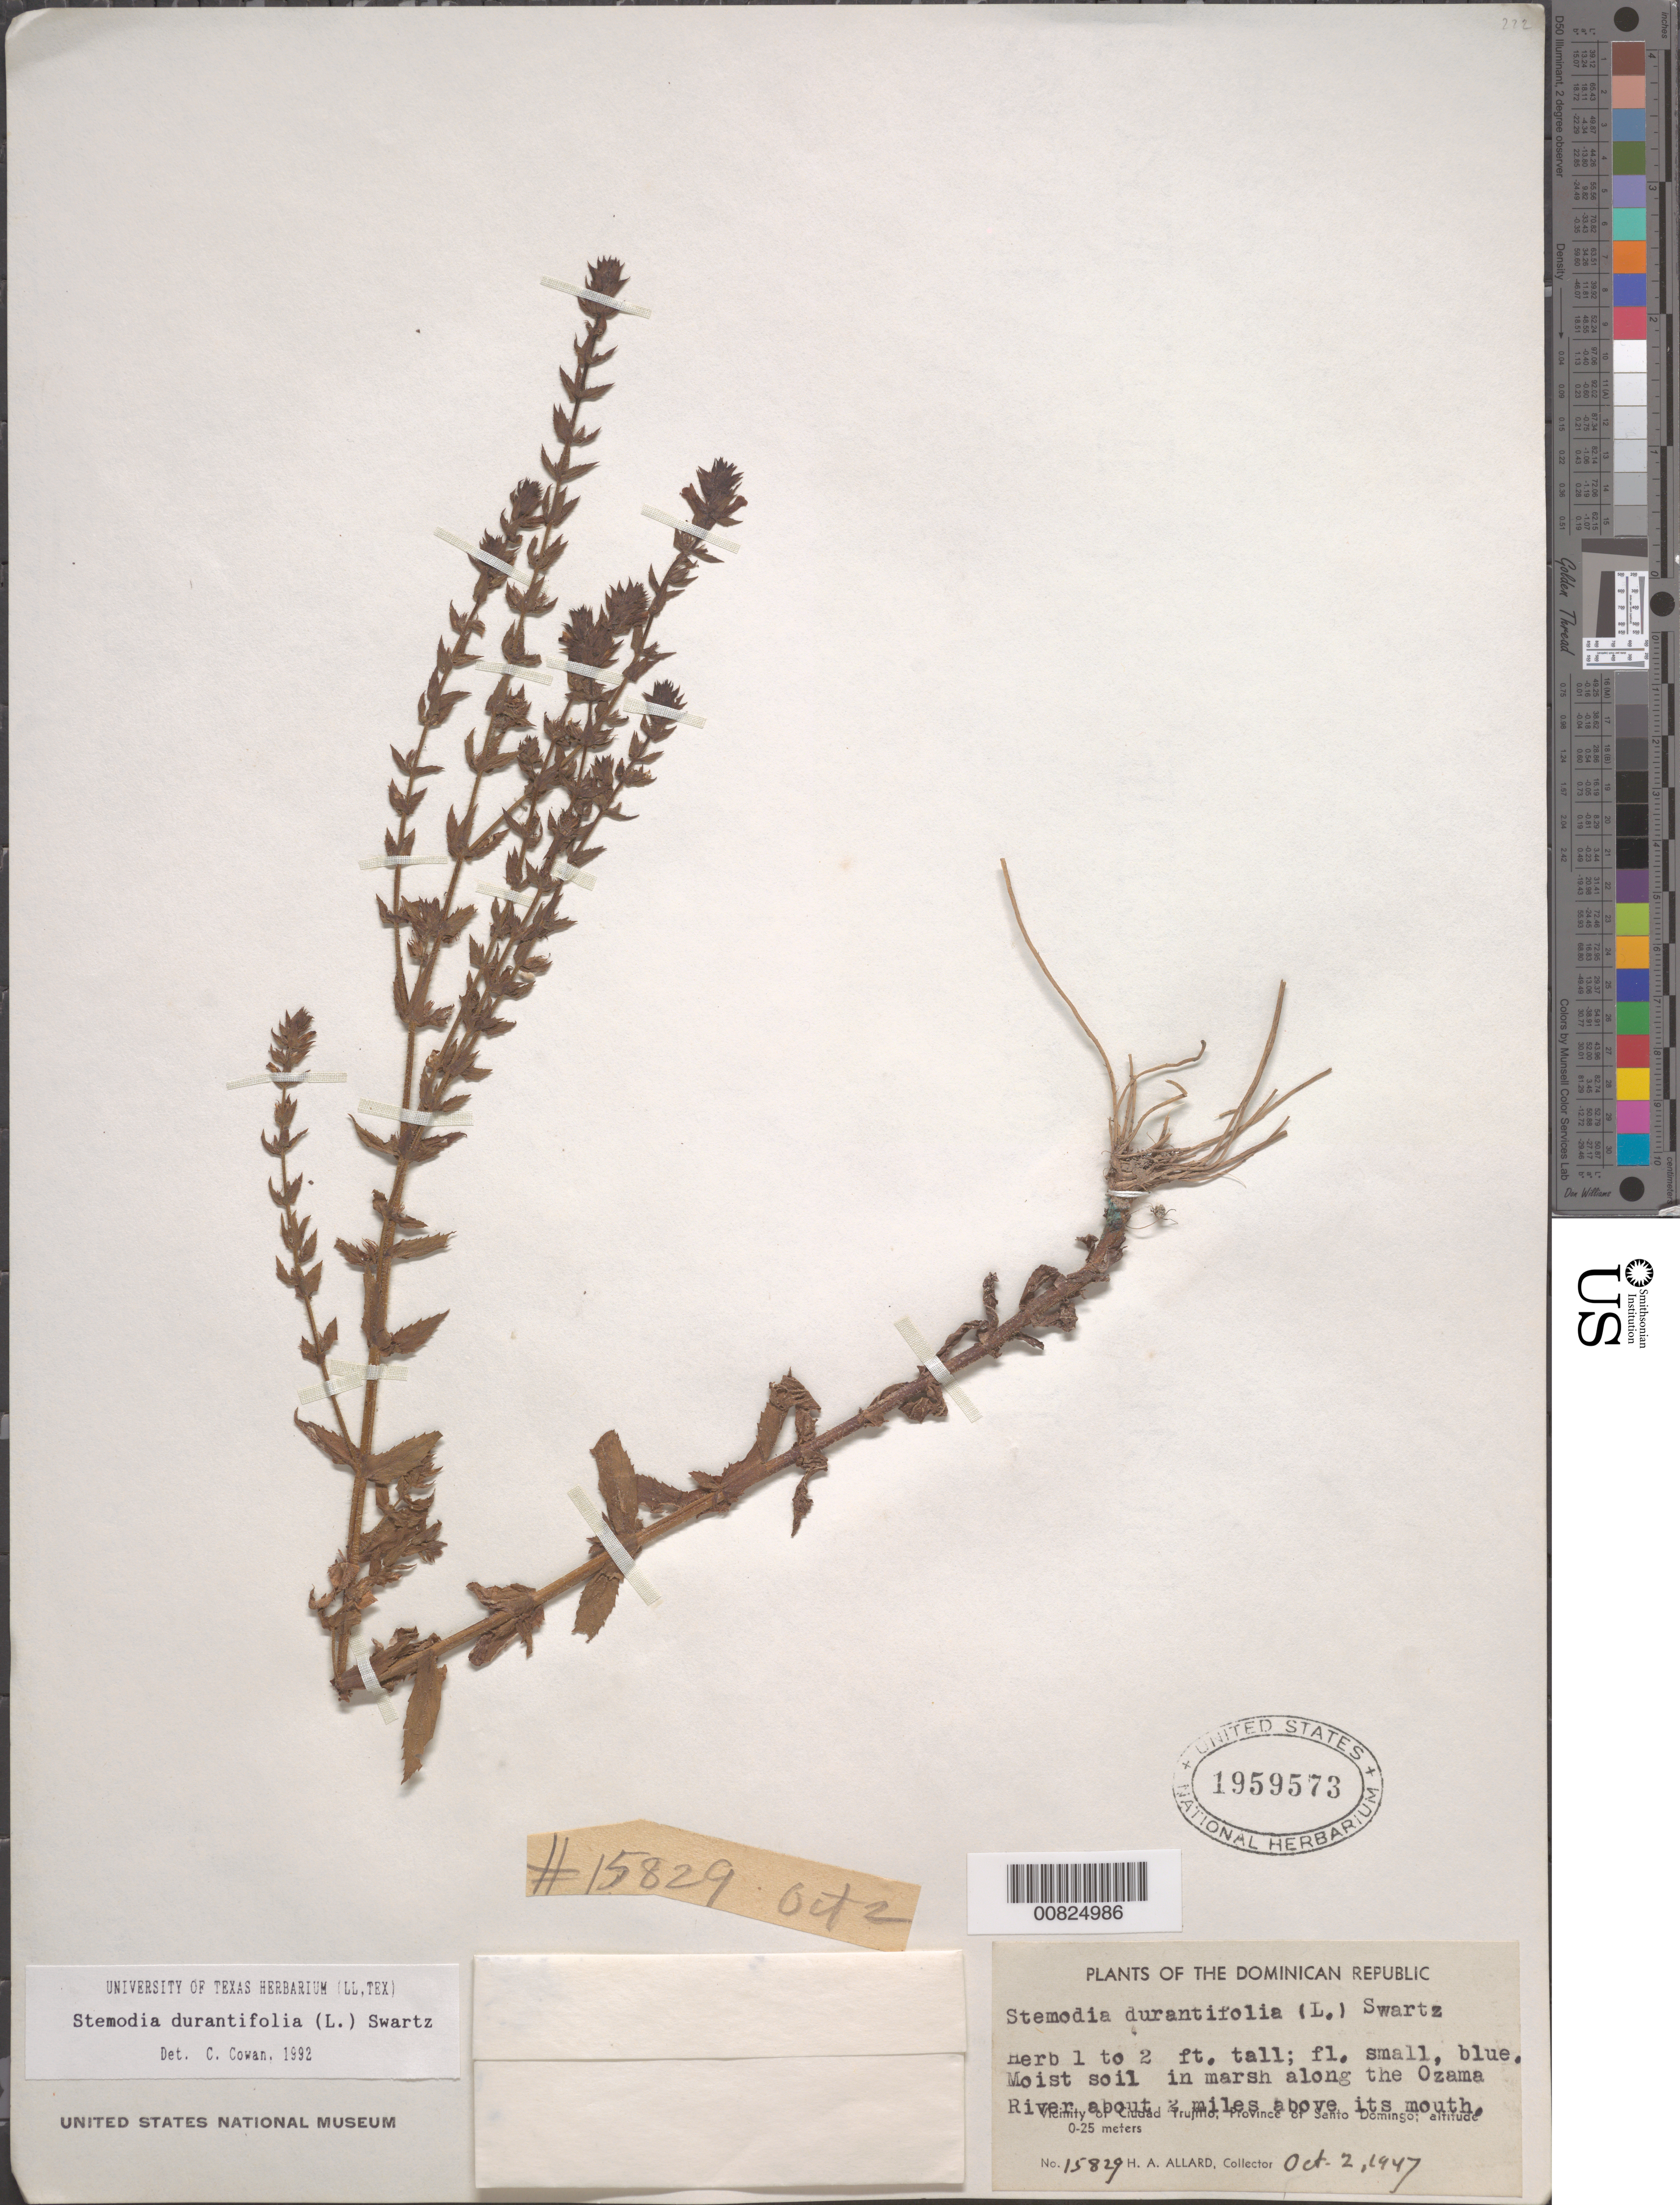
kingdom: Plantae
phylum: Tracheophyta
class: Magnoliopsida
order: Lamiales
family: Plantaginaceae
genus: Stemodia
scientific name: Stemodia durantifolia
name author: (L.) Sw.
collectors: H. A. Allard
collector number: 15829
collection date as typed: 02 Oct 1947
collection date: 1947-10-02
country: Dominican Republic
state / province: Distrito Nacional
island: Hispaniola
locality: Vicinity of Santo Domingo, Ozama River, about 2 miles above it's mouth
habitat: Moist soil in marsh along river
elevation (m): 0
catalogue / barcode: US 1959573